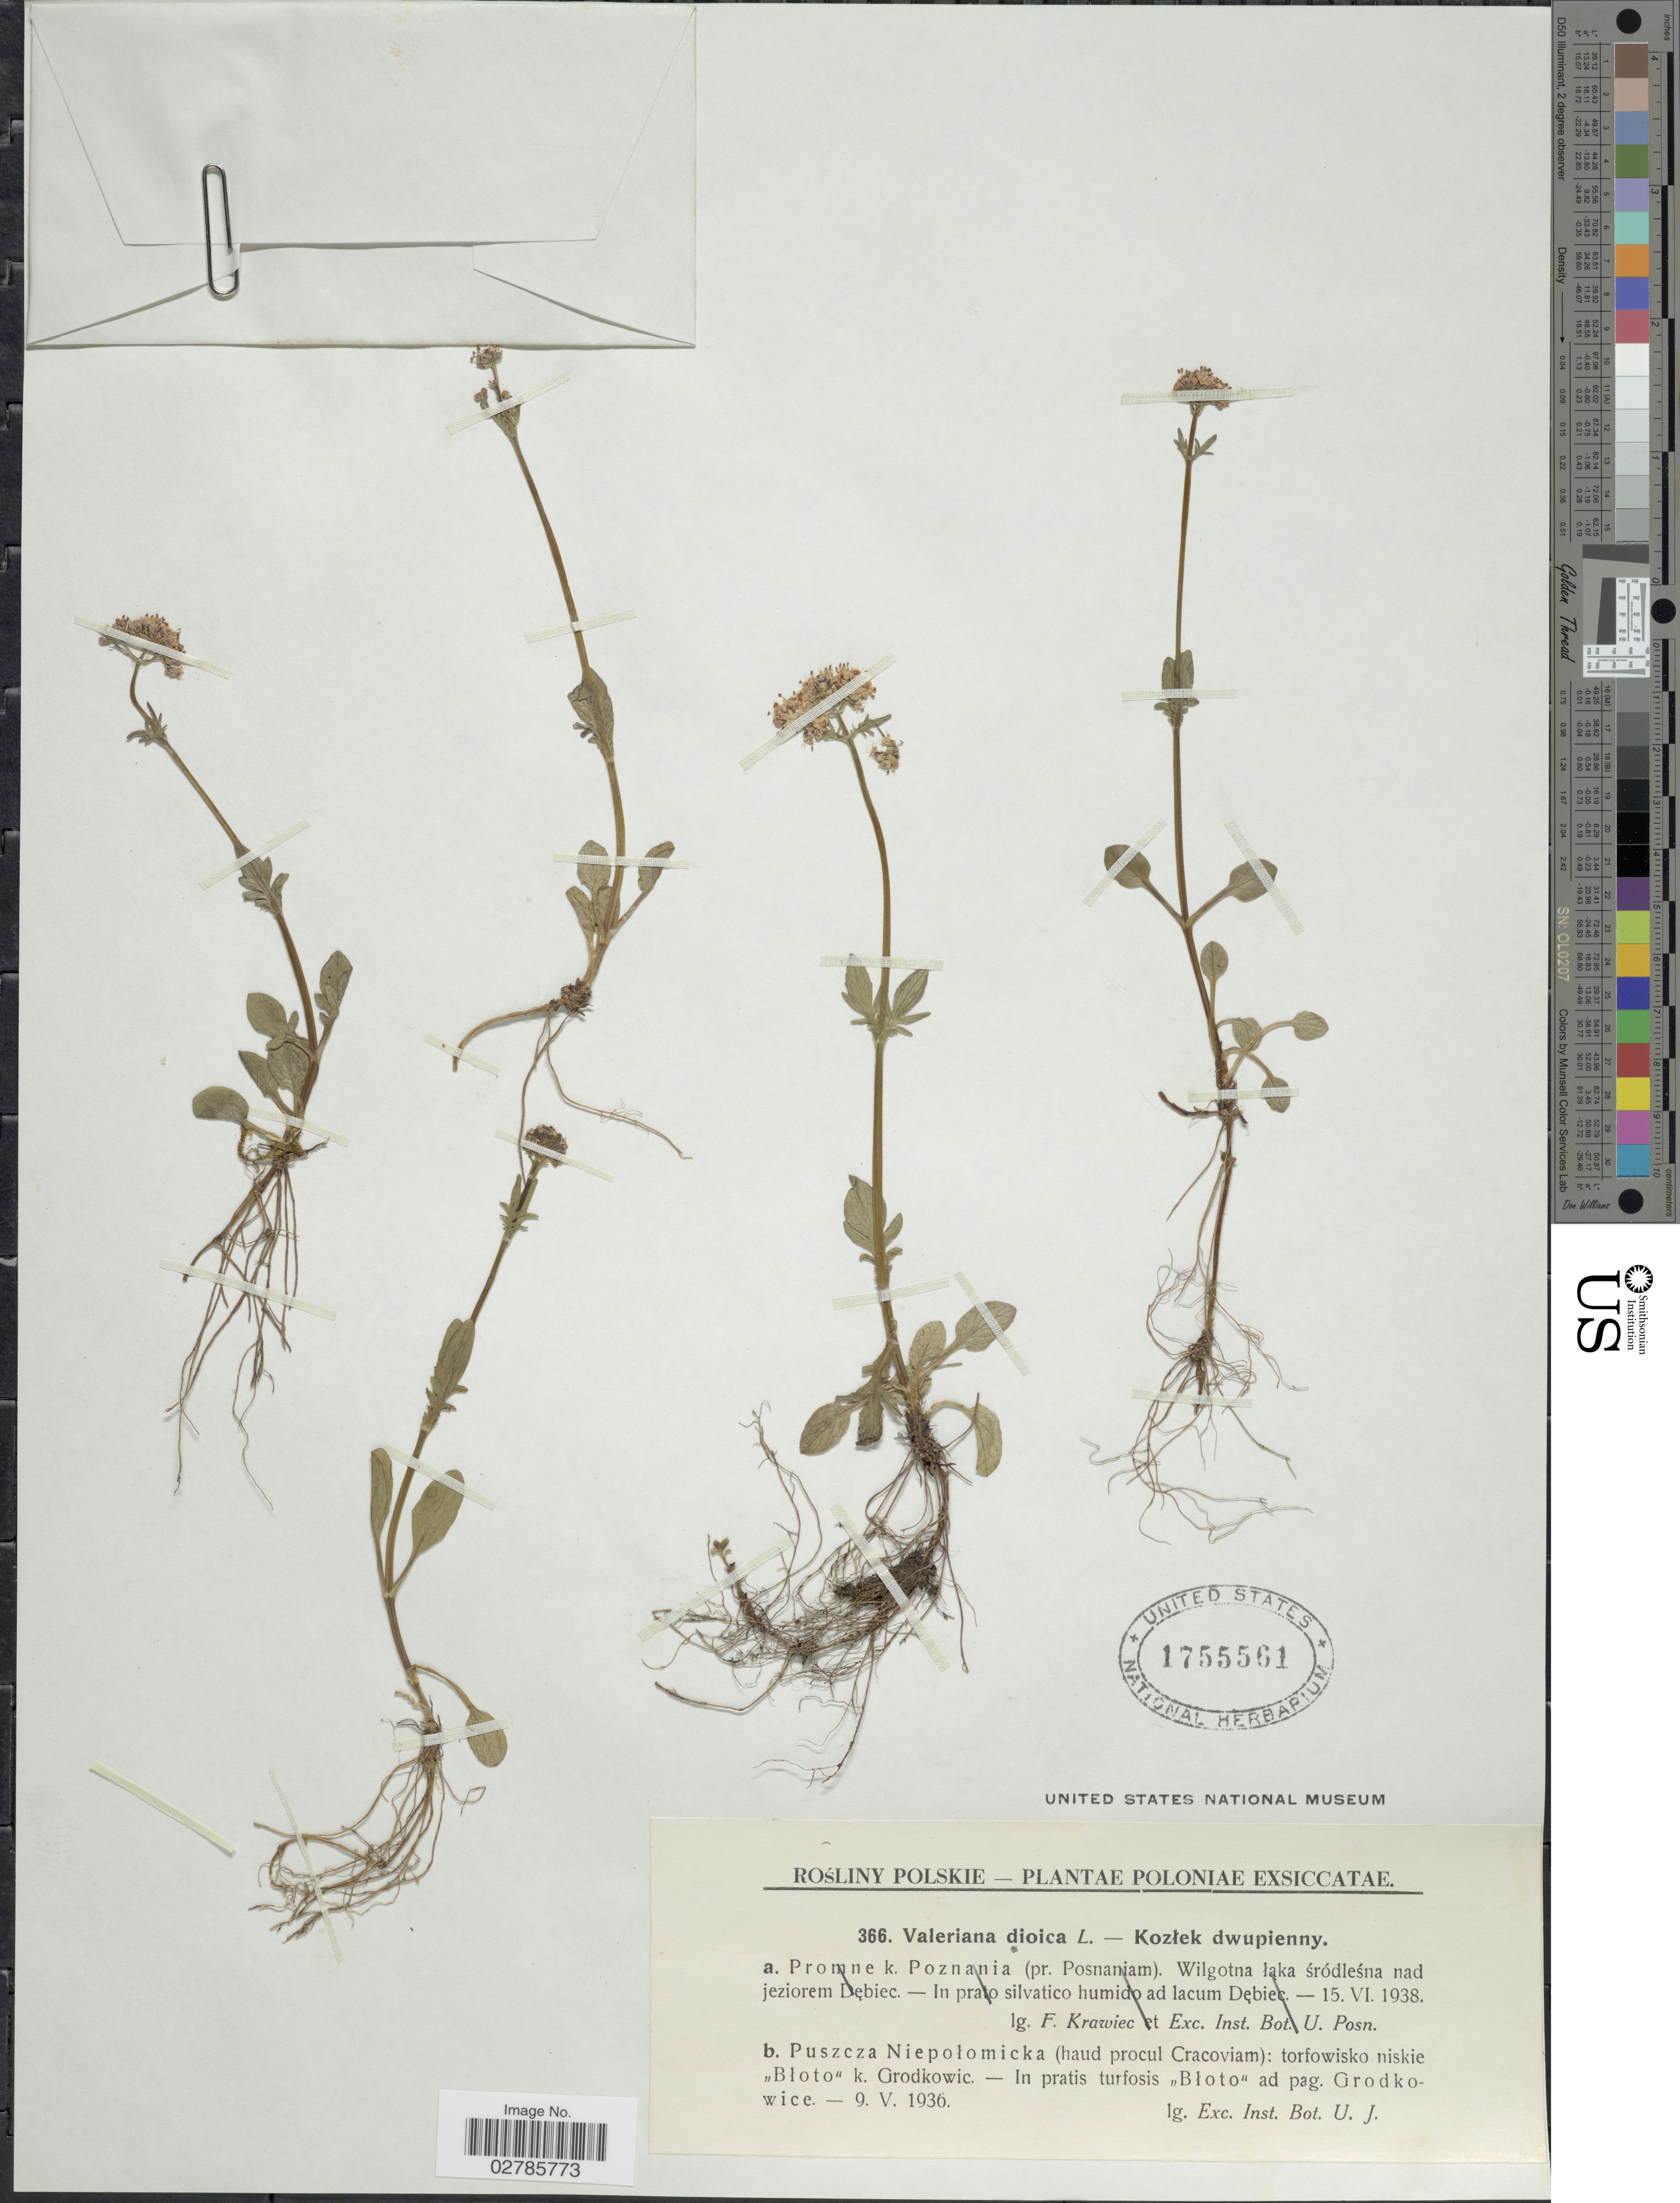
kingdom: Plantae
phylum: Tracheophyta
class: Magnoliopsida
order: Dipsacales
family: Caprifoliaceae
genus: Valeriana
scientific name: Valeriana dioica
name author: L.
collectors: Exch. Inst. Bot. U.J.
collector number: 366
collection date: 1936-05-09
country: Poland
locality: Poloniae. Puszcza Niepolomicka (haud procul Cracoviam): torfowisko niskie "Bloto" k. Grodkowic. - In pratis turfosis "Bloto"ad pag. Grodkowice.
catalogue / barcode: US 1755561